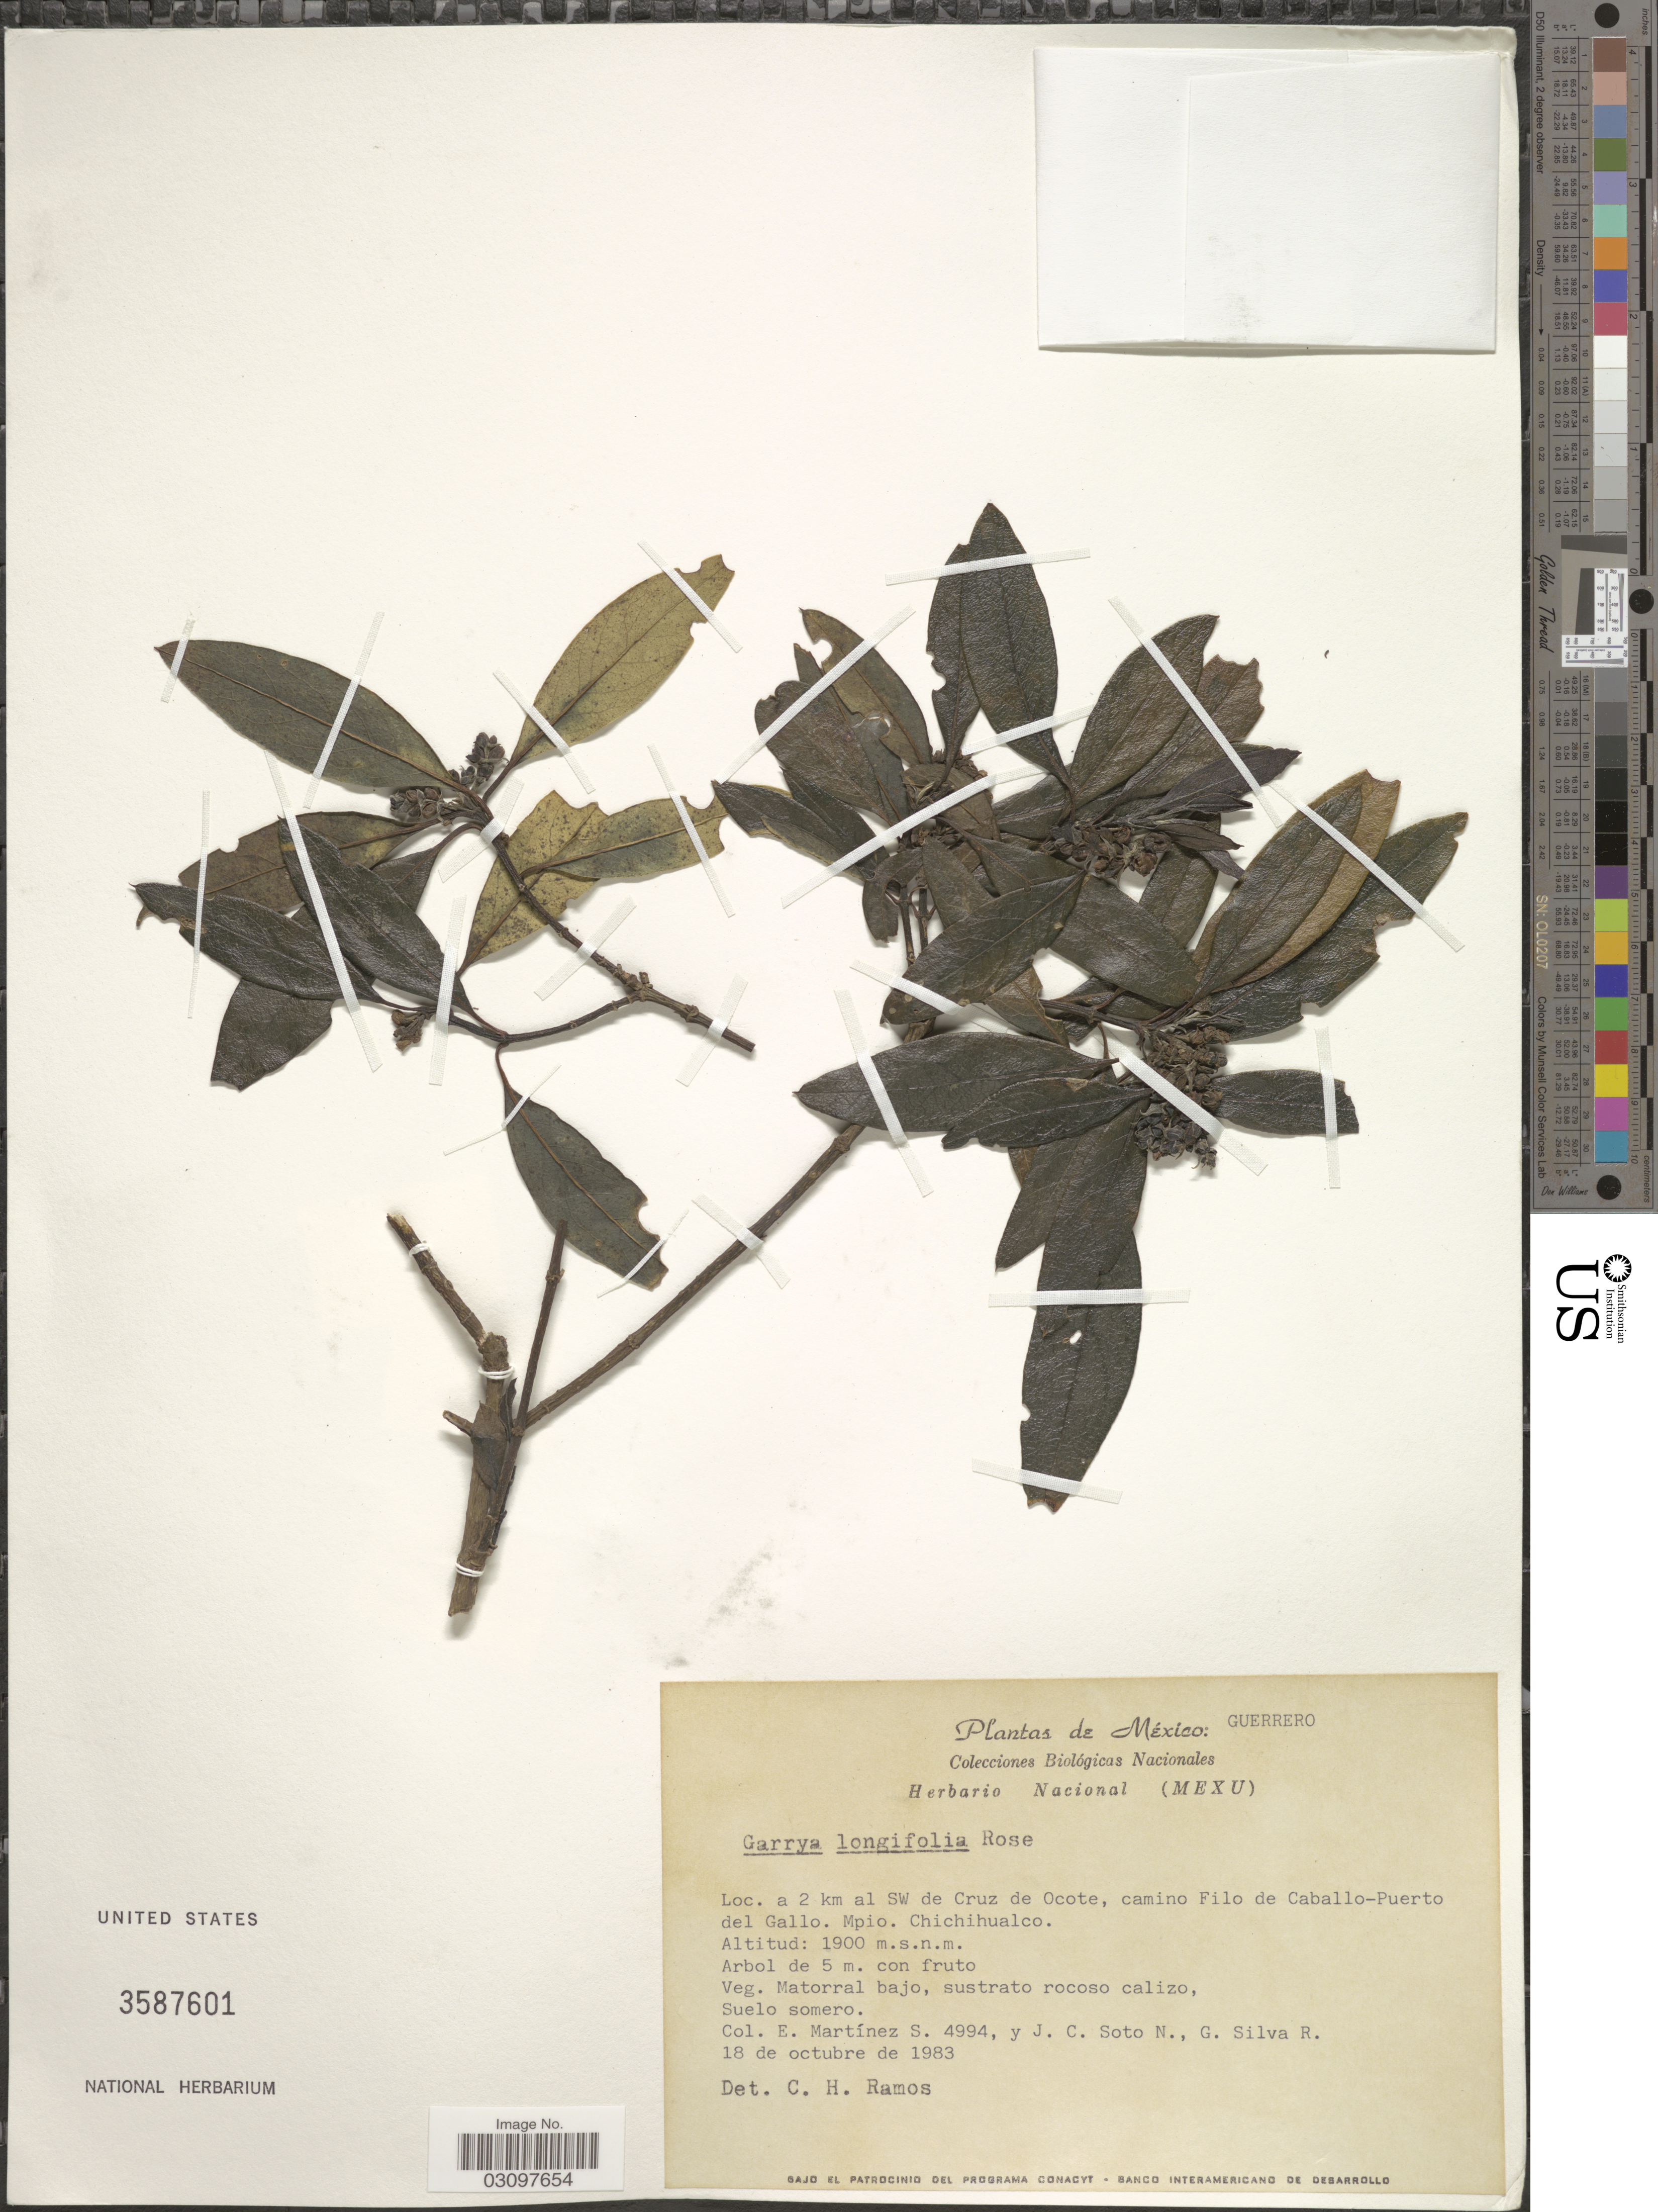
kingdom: Plantae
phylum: Tracheophyta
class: Magnoliopsida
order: Garryales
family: Garryaceae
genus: Garrya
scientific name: Garrya longifolia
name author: Rose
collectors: E. M. Martínez S., J. C. Soto Núñez & G. Silva R.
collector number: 4994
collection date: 1983-10-18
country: Mexico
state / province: Guerrero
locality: A 2 km al SW de Cruz de Ocote, camino Filo de Caballo-Puerto del Gallo Mpio Chichihualco.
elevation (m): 1900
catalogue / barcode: US 3587601